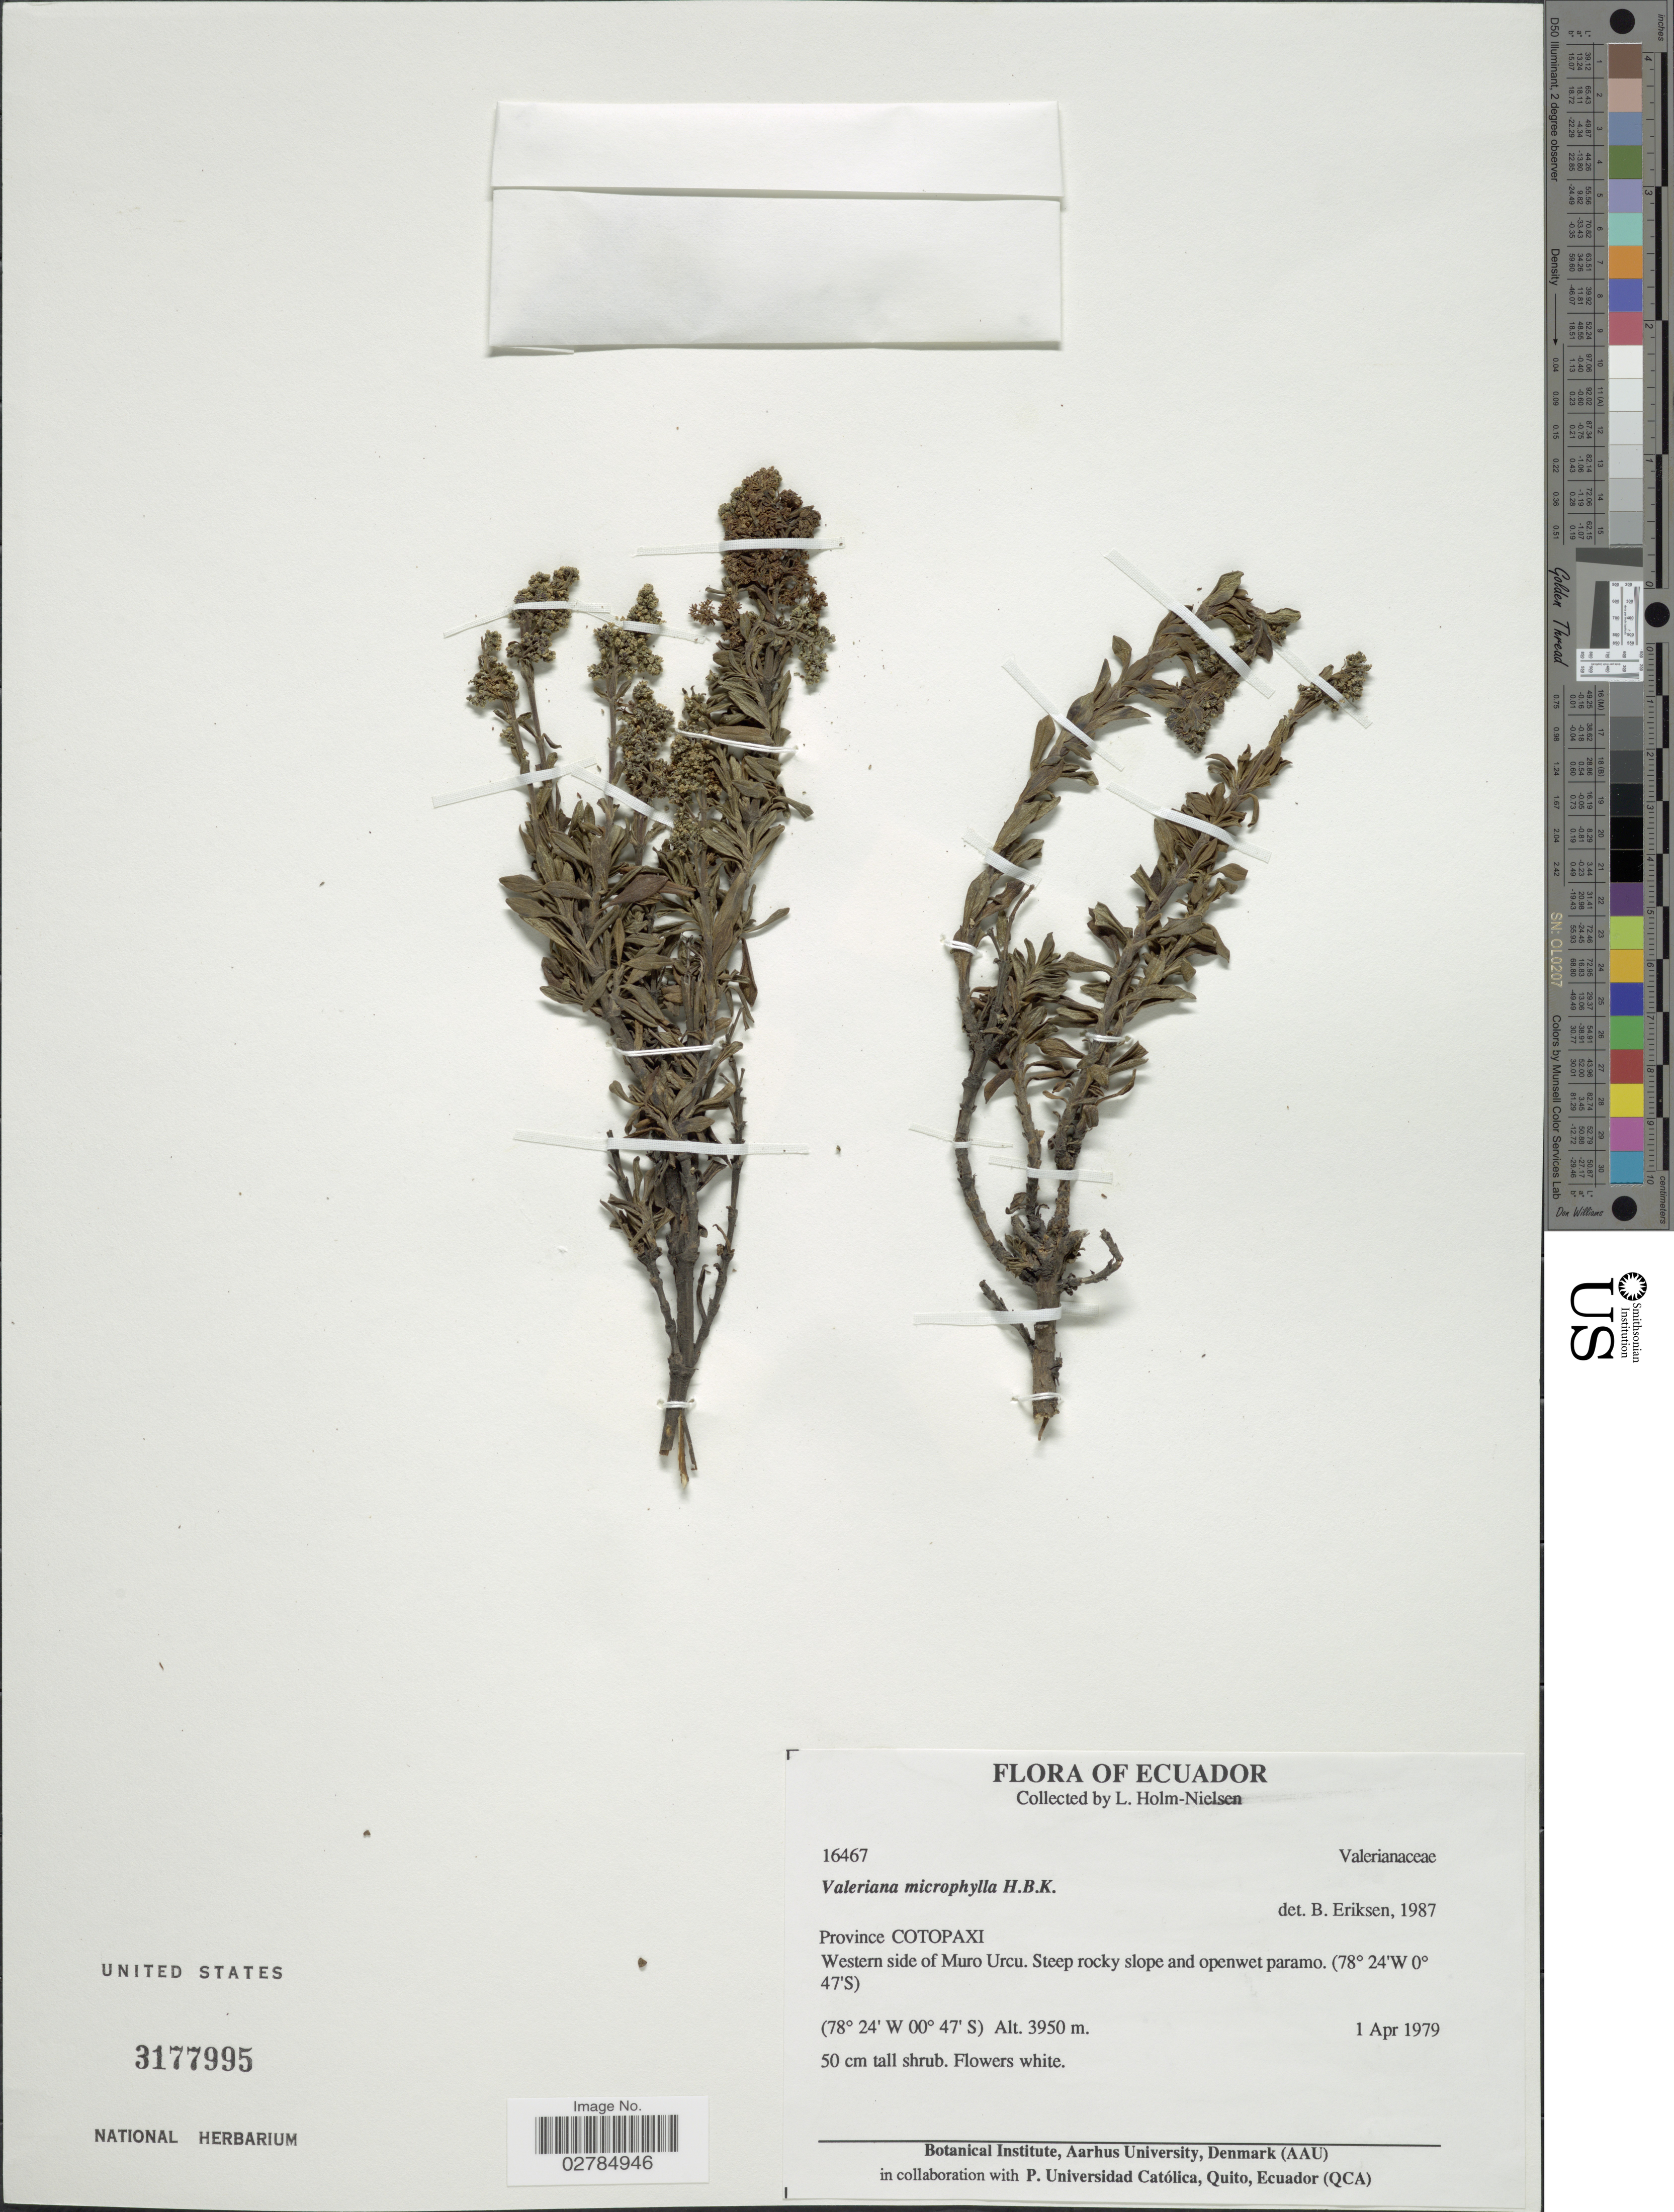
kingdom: Plantae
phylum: Tracheophyta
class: Magnoliopsida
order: Dipsacales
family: Caprifoliaceae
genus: Valeriana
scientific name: Valeriana microphylla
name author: Kunth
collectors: L. Holm-Nielsen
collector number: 16467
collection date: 1979-04-01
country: Ecuador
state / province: Cotopaxi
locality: Western side of Muro Urcu.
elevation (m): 3950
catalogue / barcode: US 3177995